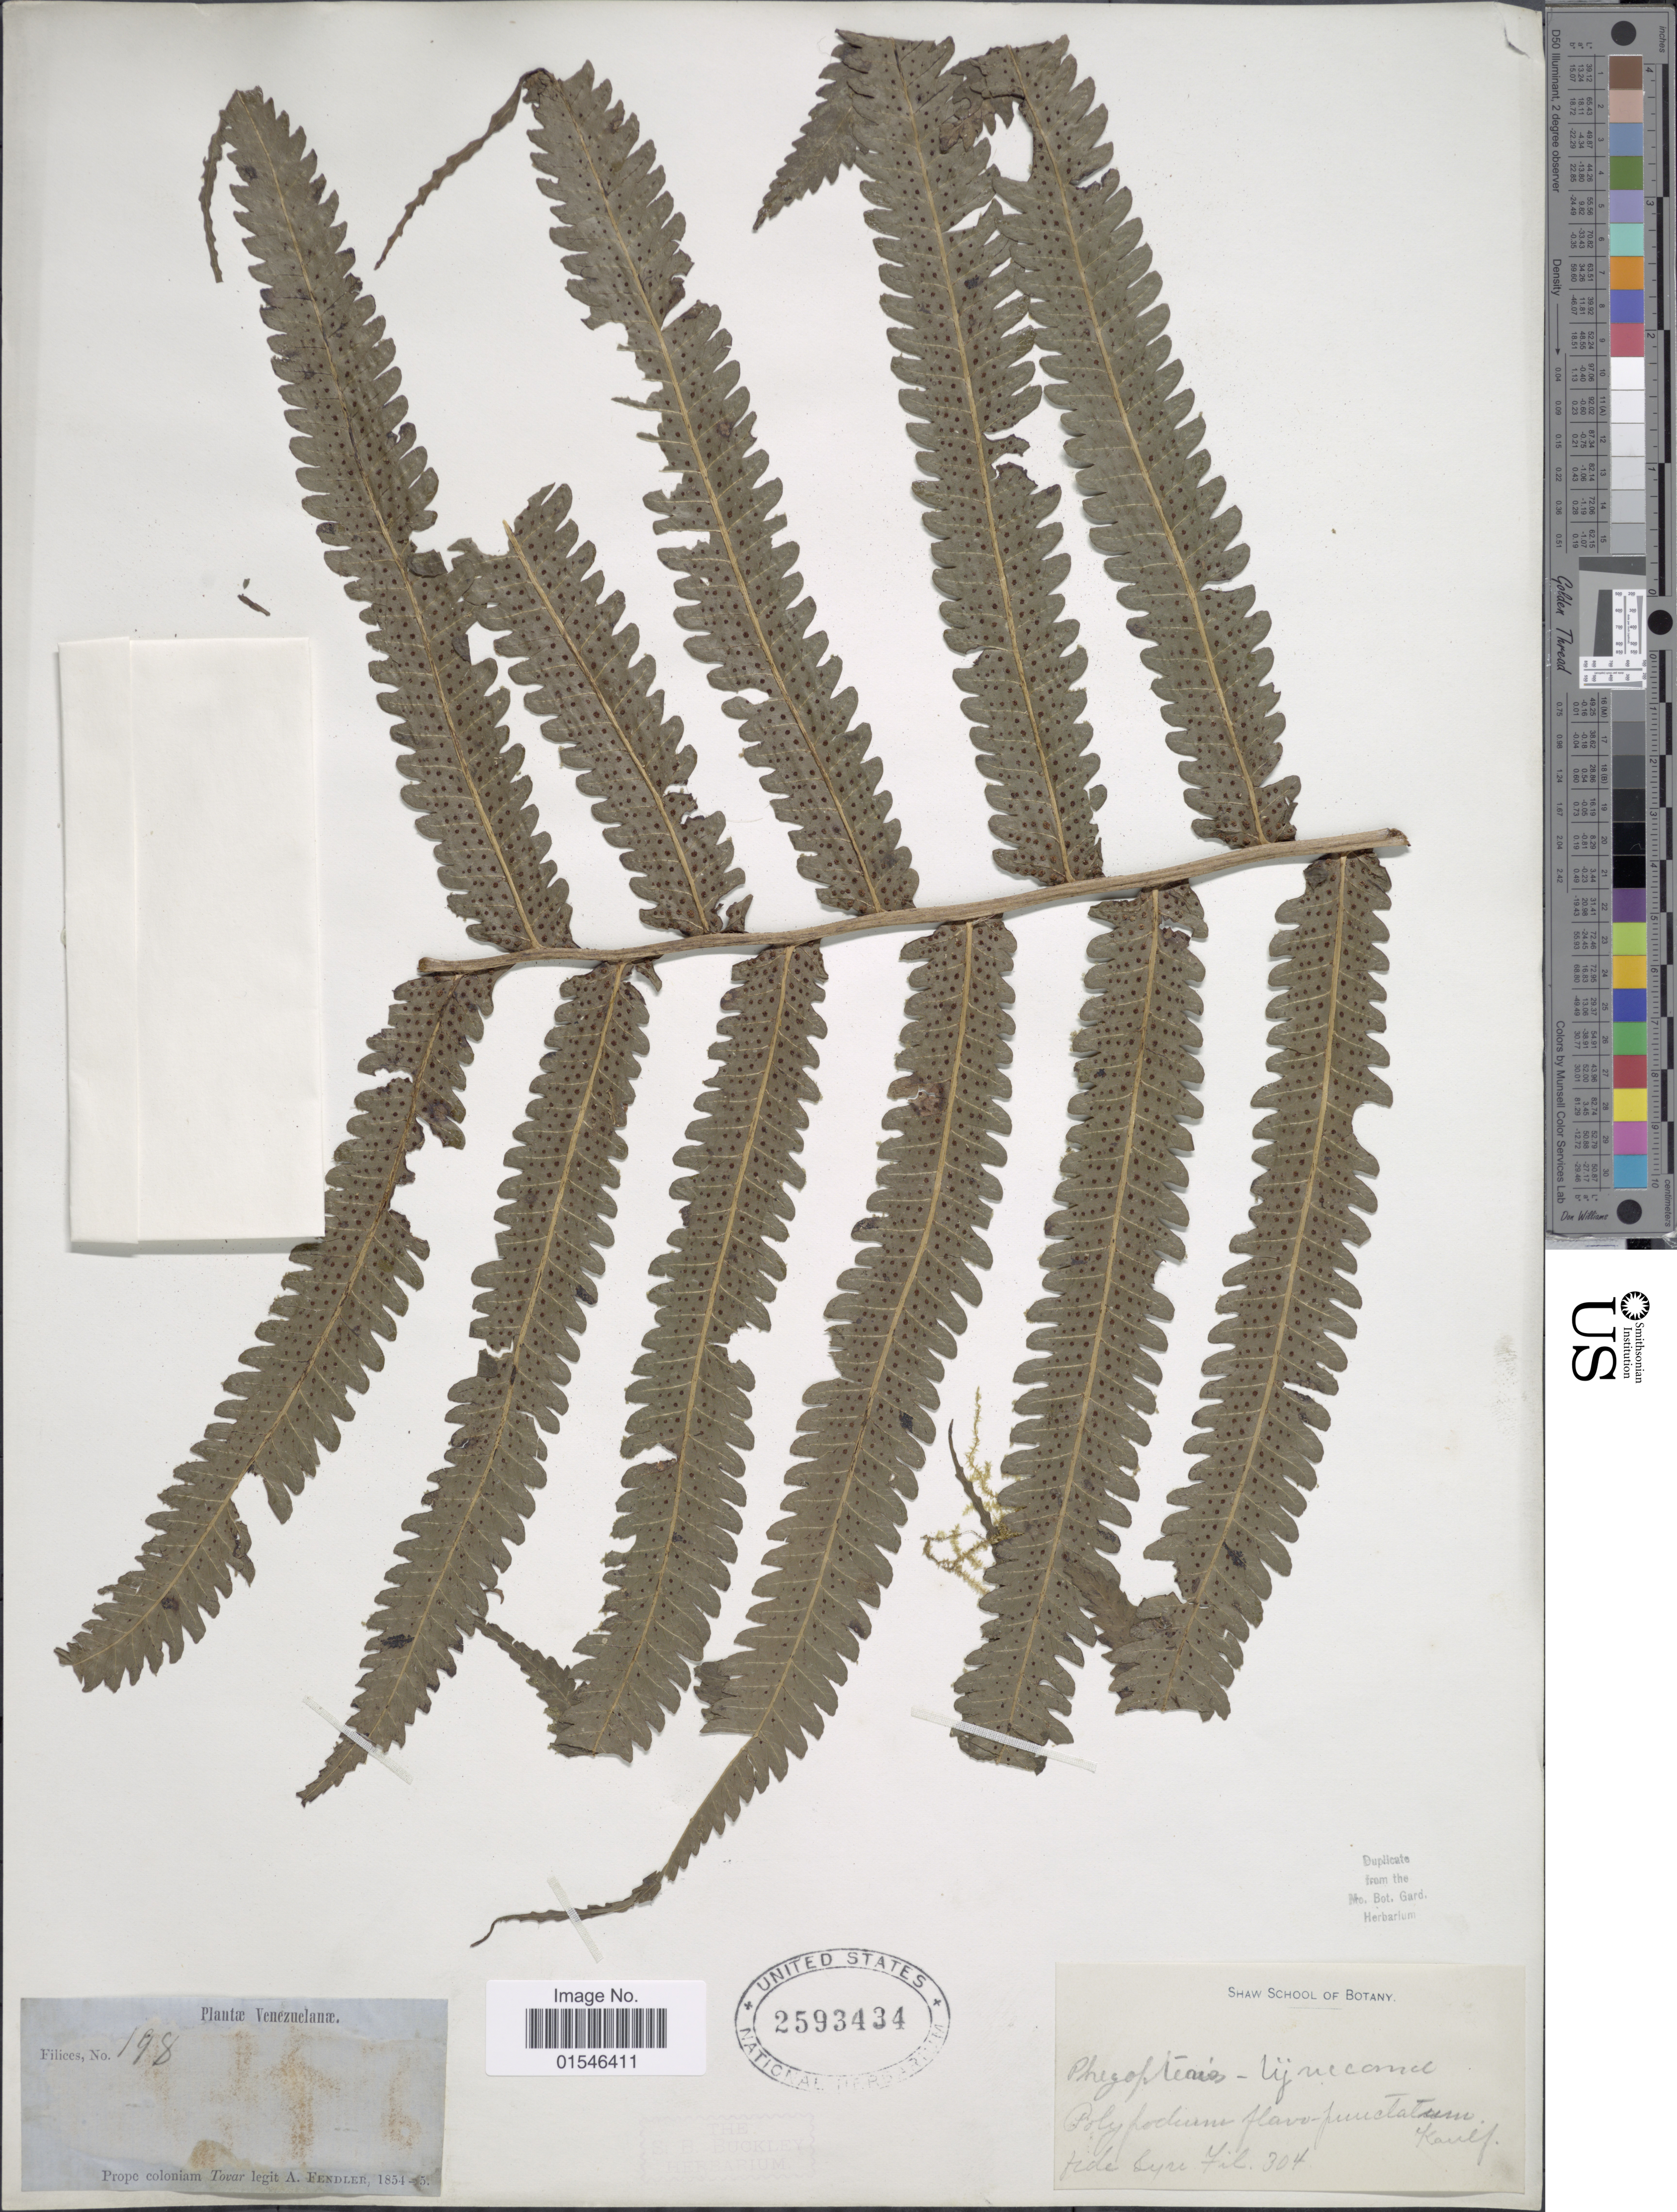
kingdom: Plantae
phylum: Tracheophyta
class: Polypodiopsida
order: Polypodiales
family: Dryopteridaceae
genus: Stigmatopteris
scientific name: Stigmatopteris nephrodioides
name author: (Klotzsch) C. Chr.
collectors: A. Fendler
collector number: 198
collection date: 1854/1855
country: Venezuela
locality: Prope coloniam Tovar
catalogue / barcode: US 2593434